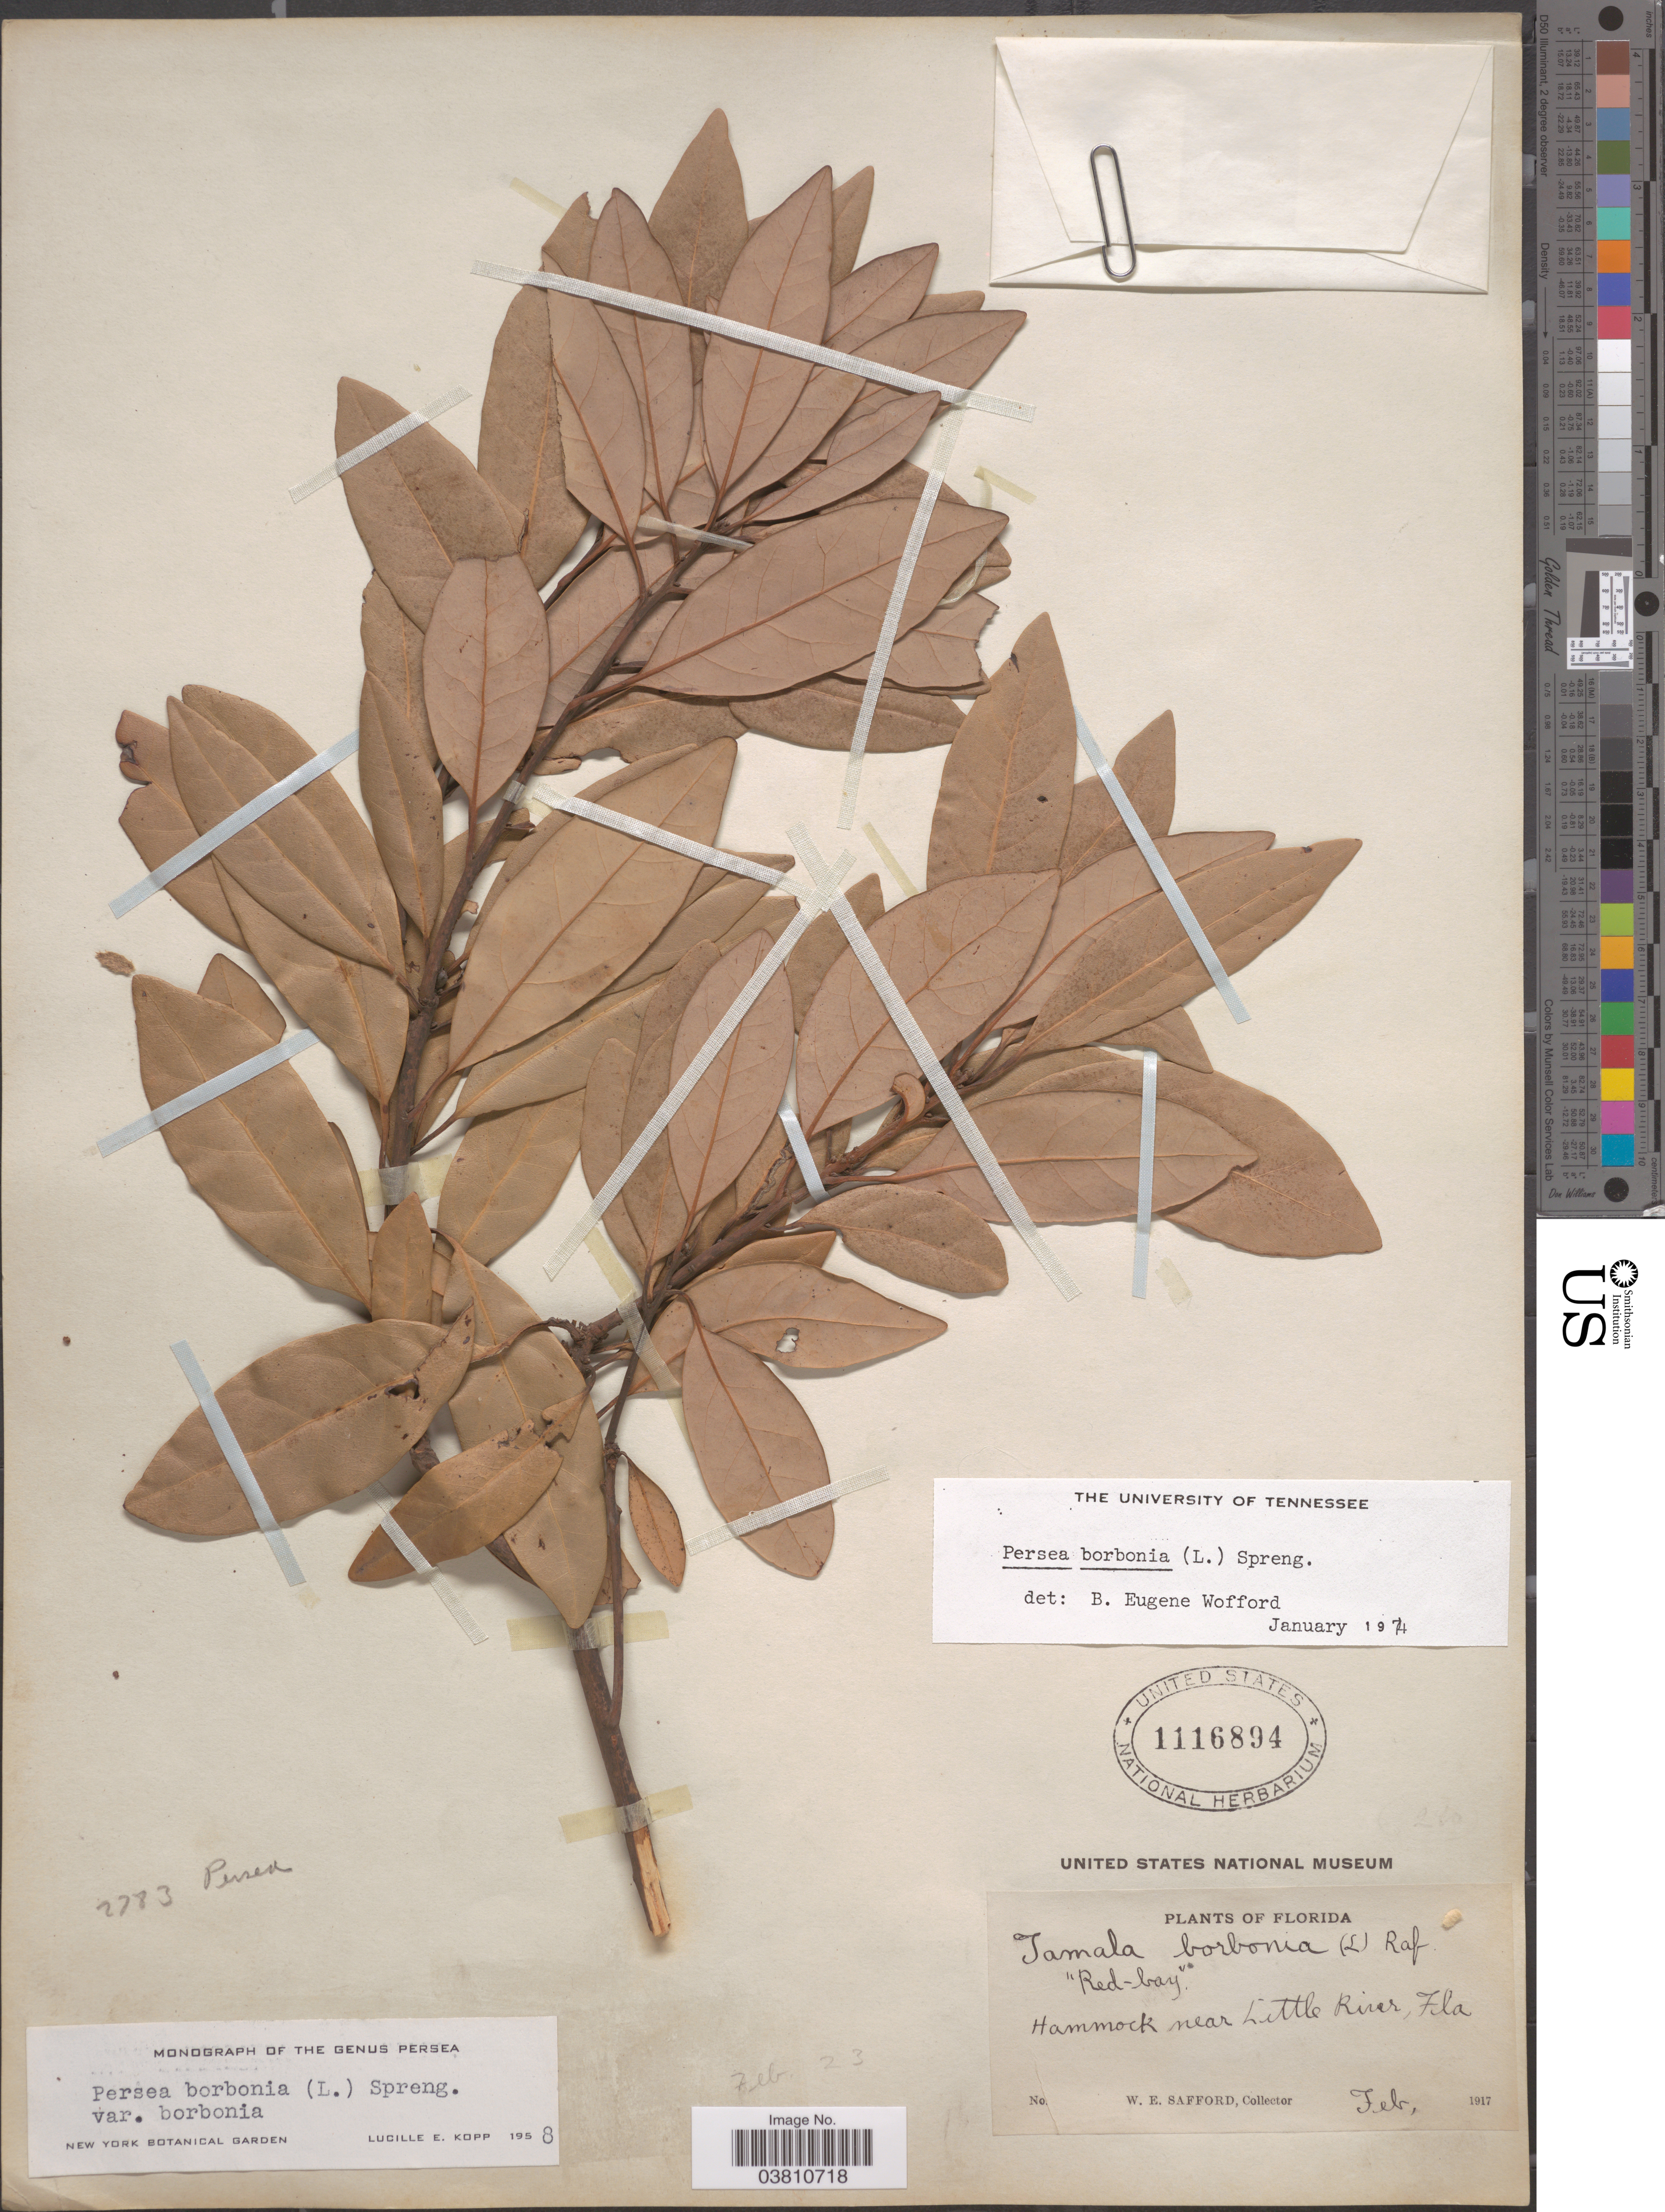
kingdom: Plantae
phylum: Tracheophyta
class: Magnoliopsida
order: Laurales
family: Lauraceae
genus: Persea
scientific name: Persea borbonia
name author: (L.) Spreng.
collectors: W. E. Safford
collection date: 1917-02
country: United States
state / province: Florida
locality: Hammock near Little River.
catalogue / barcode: US 1116894